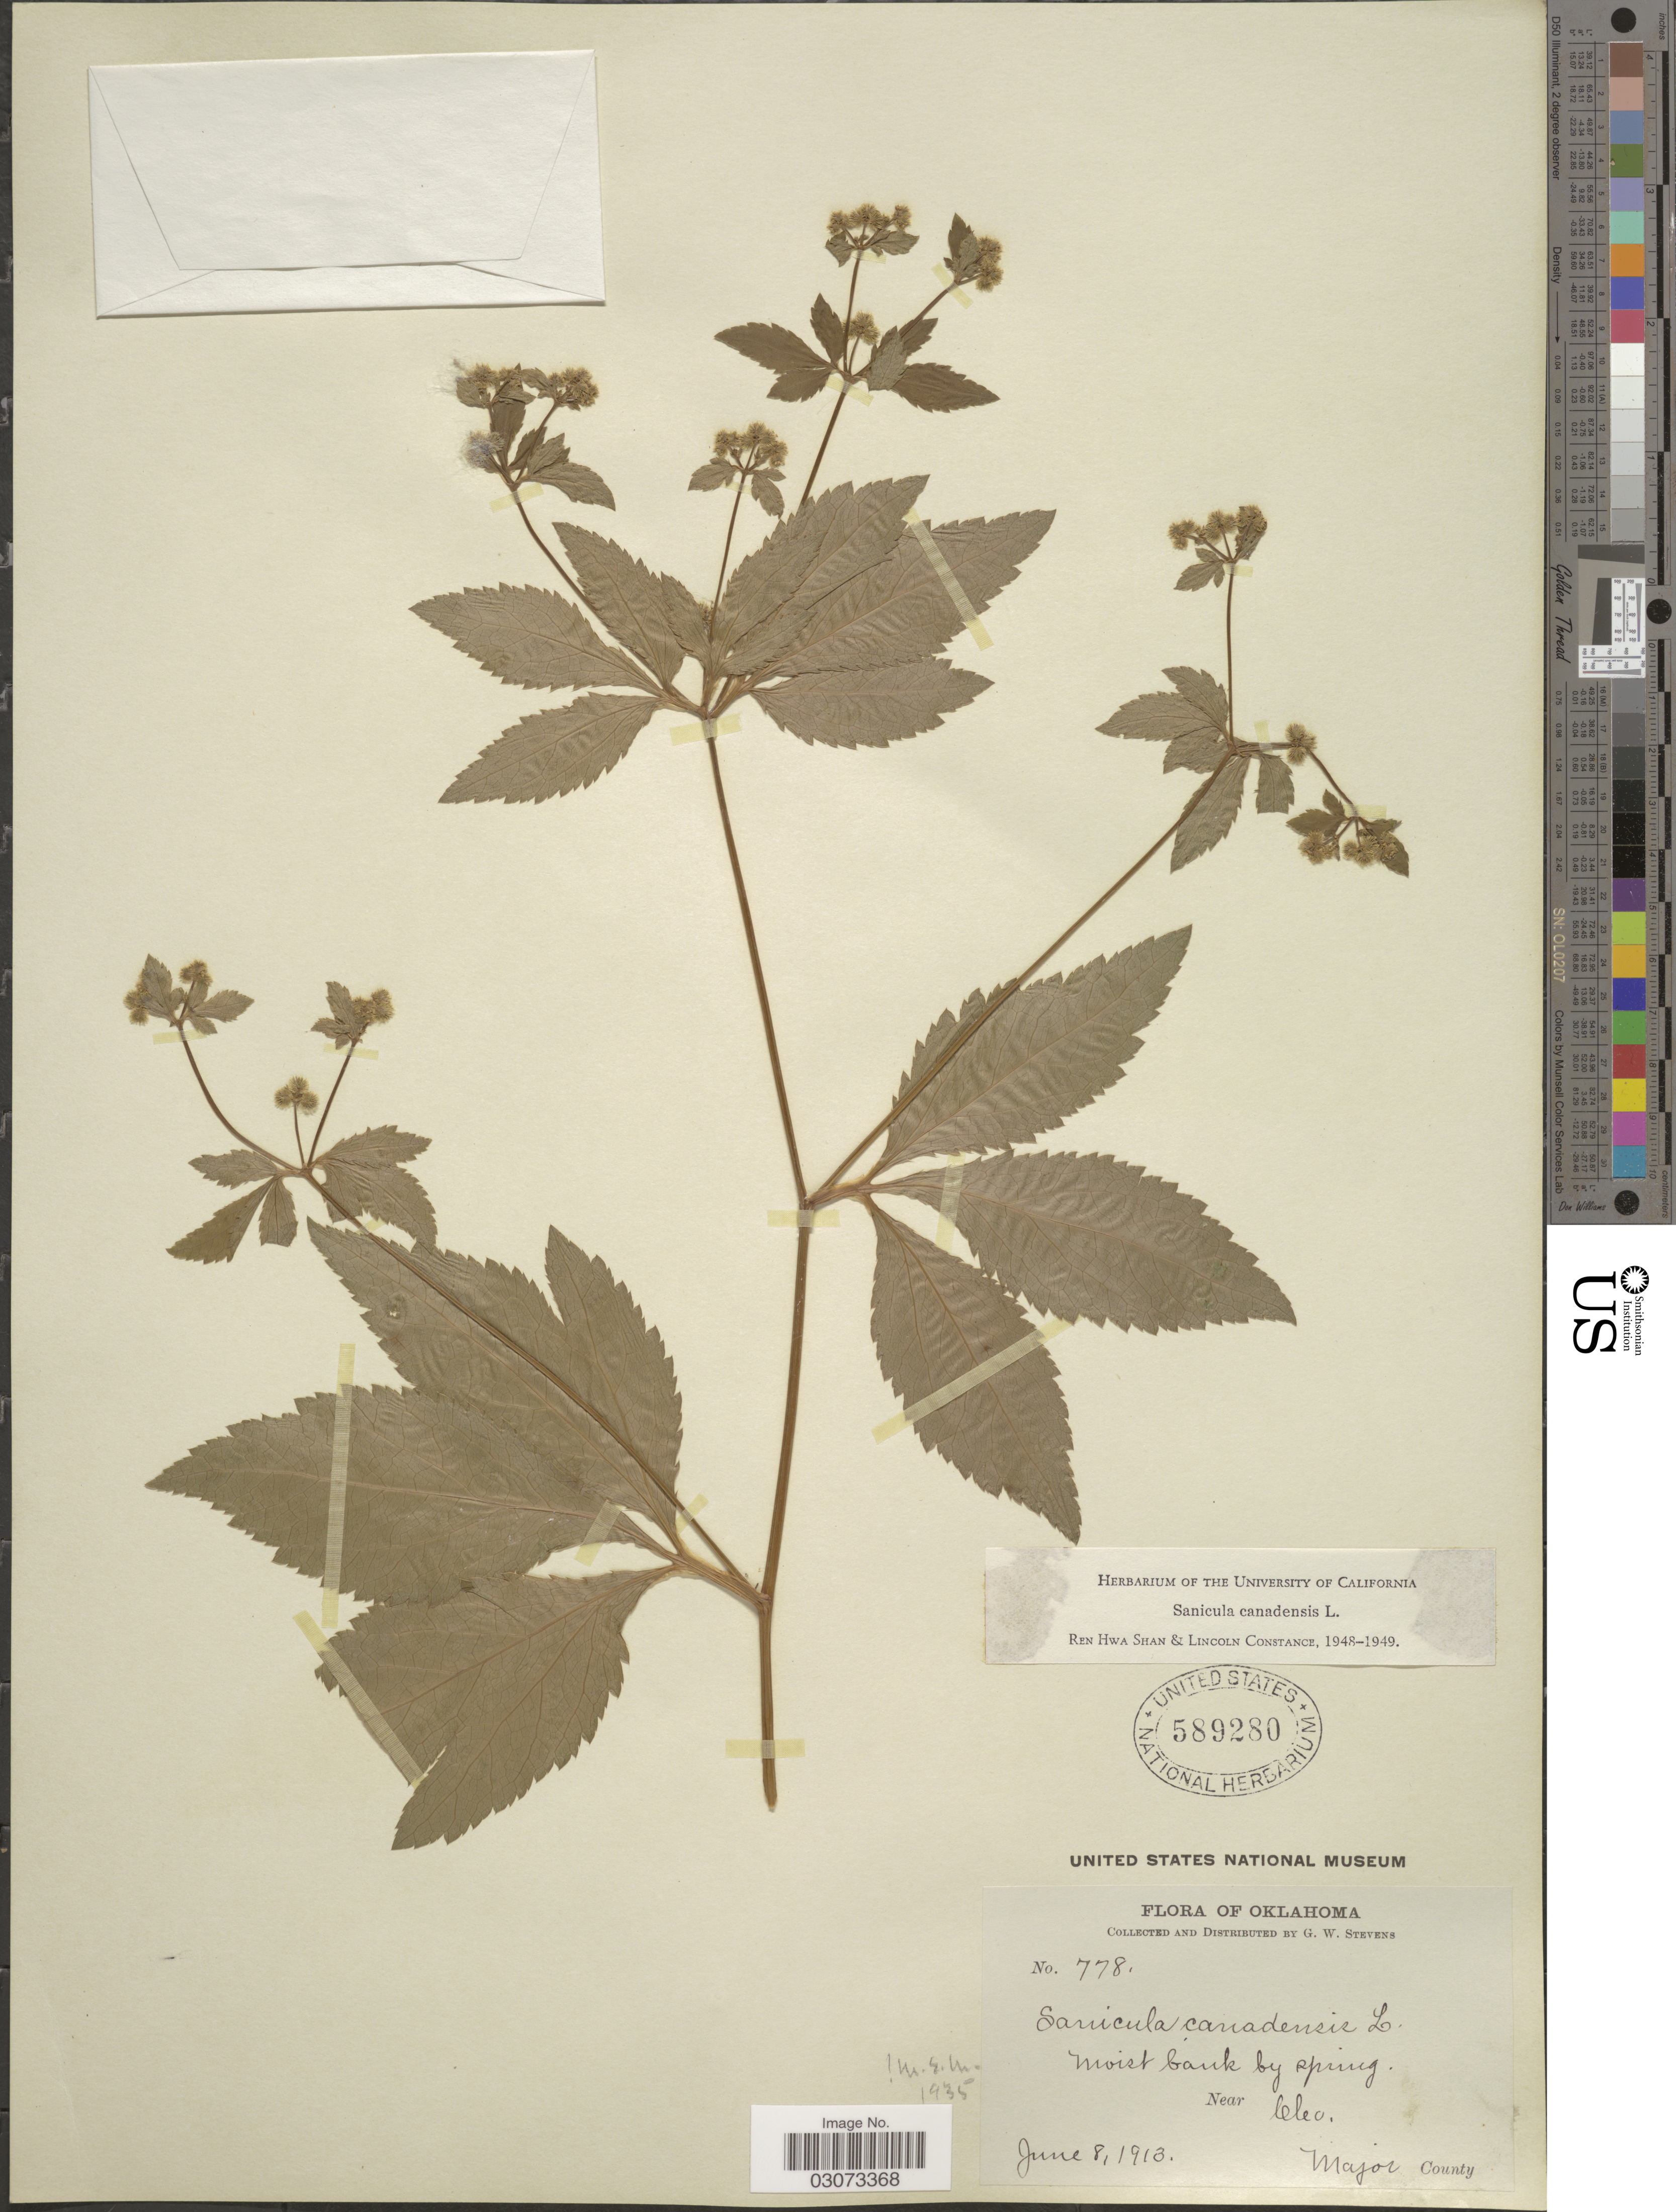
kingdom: Plantae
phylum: Tracheophyta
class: Magnoliopsida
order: Apiales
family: Apiaceae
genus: Sanicula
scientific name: Sanicula canadensis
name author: L.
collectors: G. W. Stevens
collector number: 778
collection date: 1913-06-08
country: United States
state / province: Oklahoma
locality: Near Cleo, Major County.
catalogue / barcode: US 589280